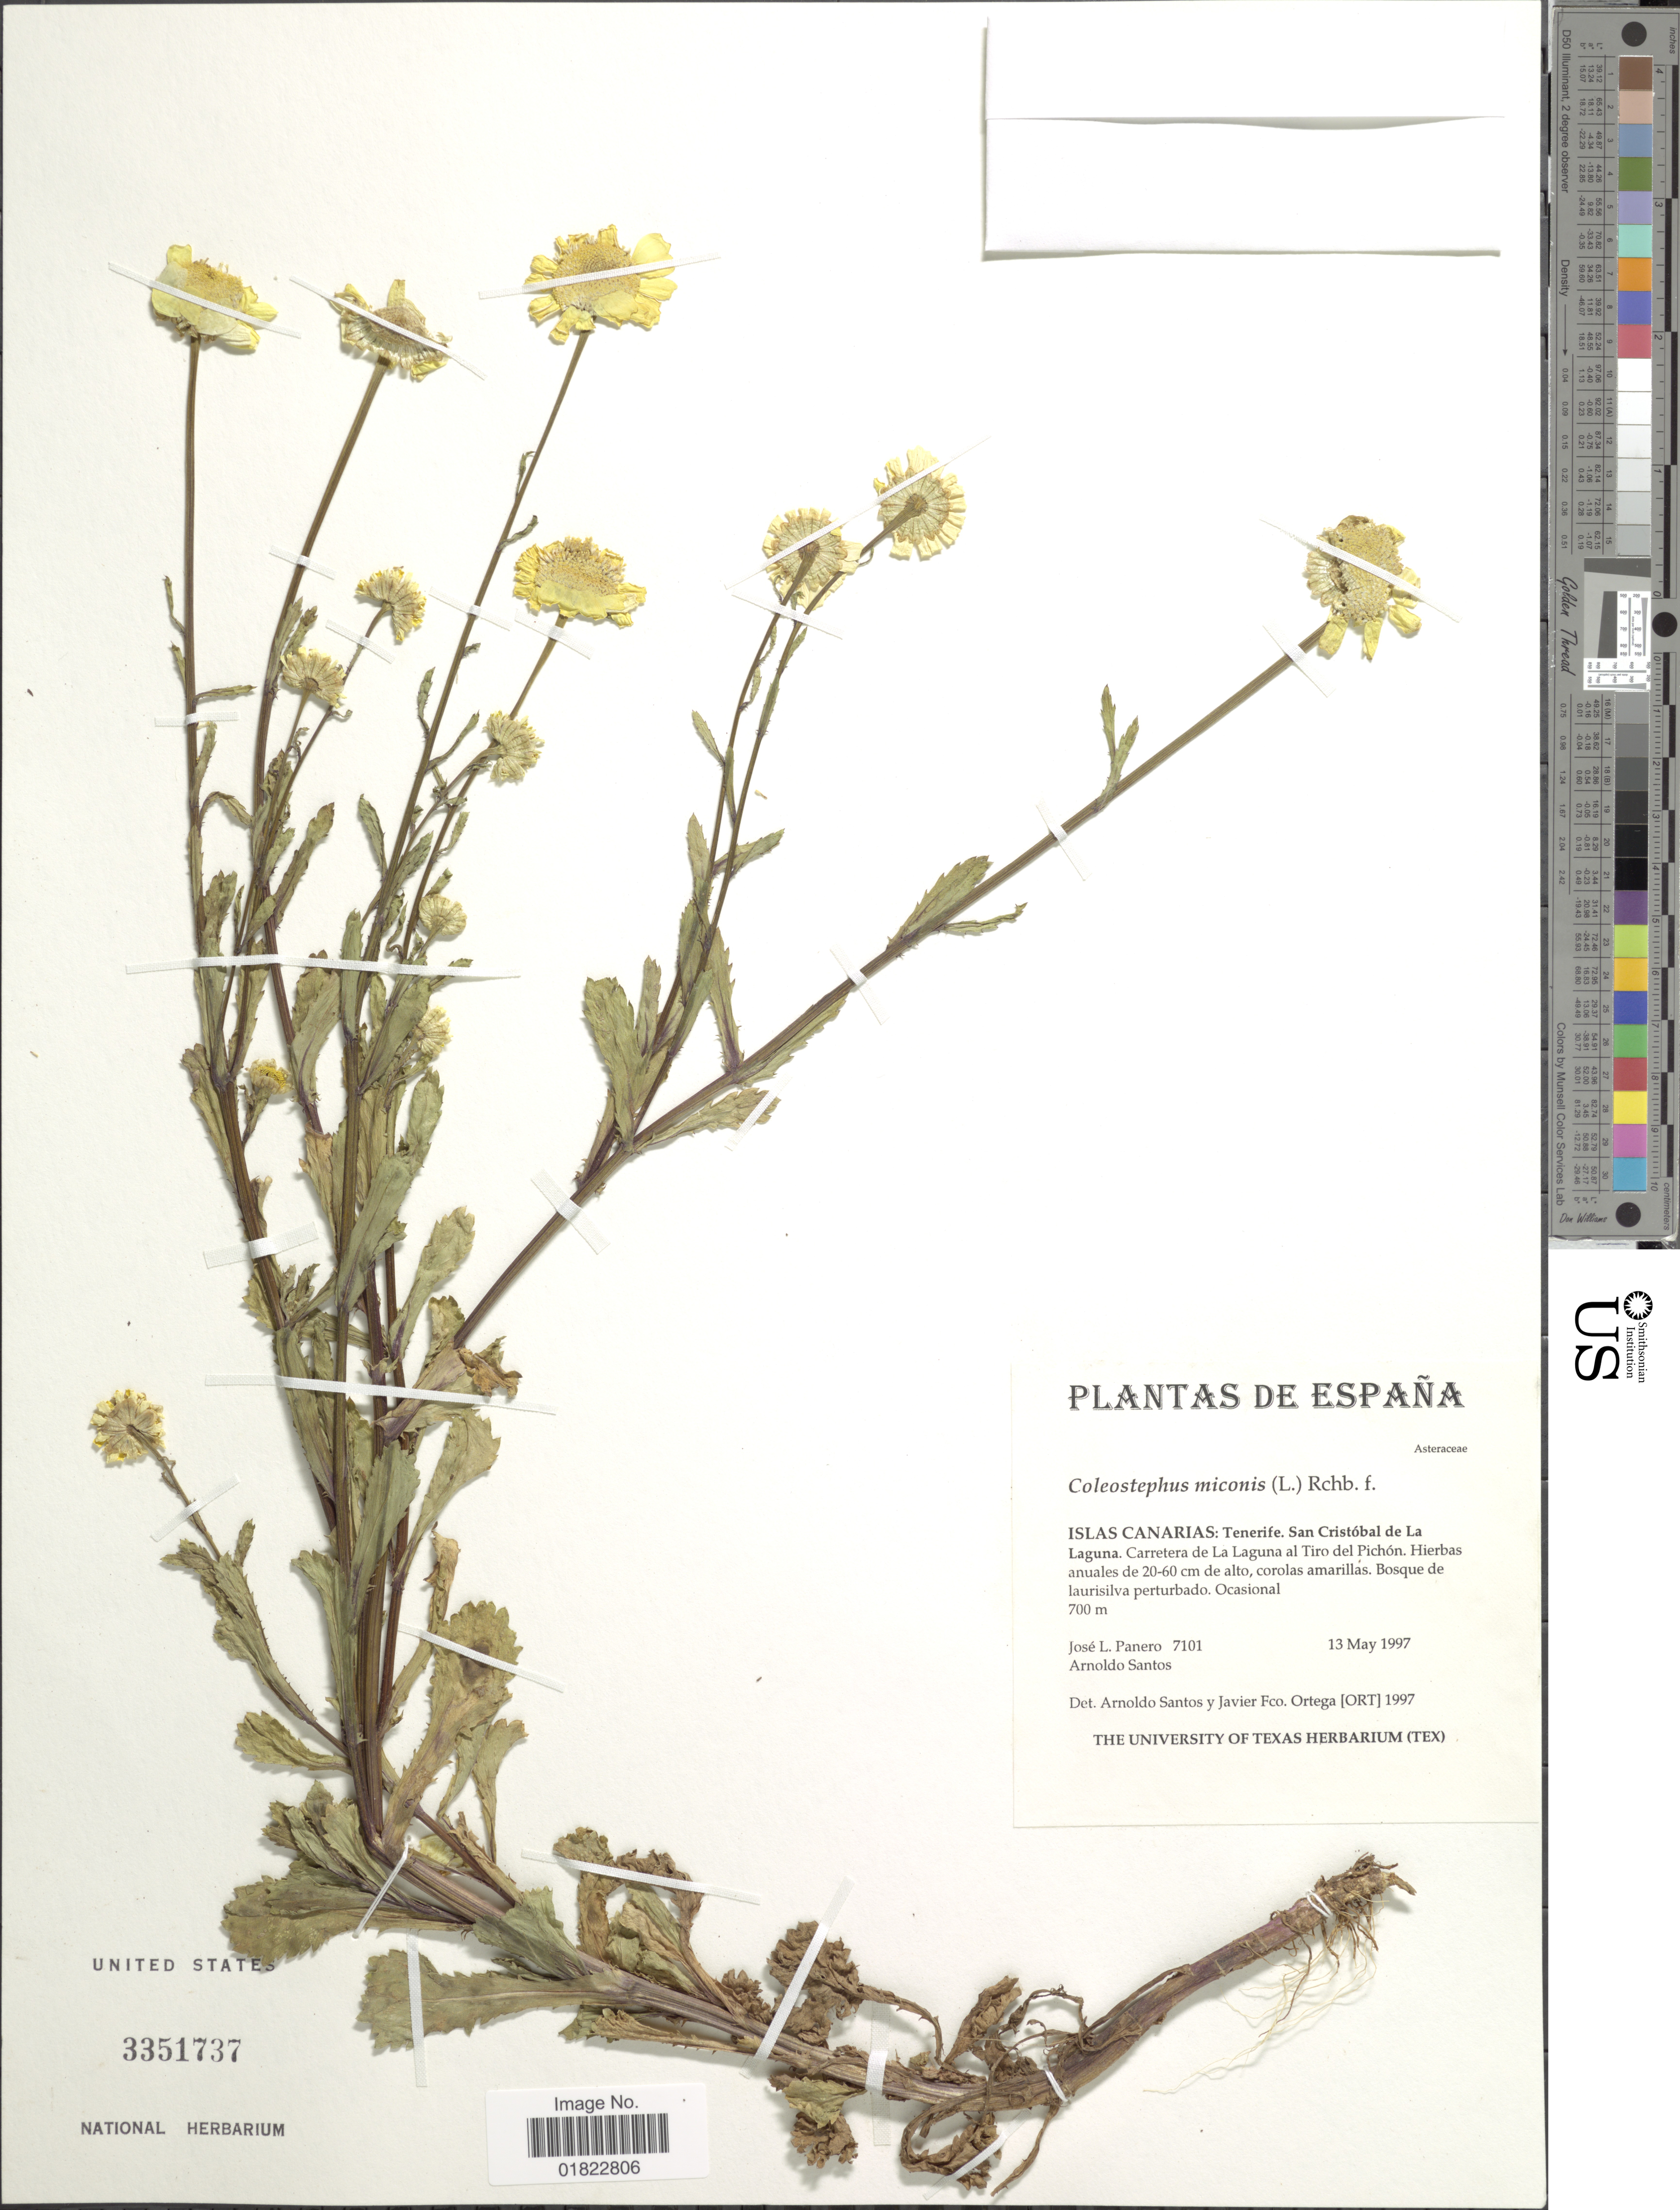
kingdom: Plantae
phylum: Tracheophyta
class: Magnoliopsida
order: Asterales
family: Asteraceae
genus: Coleostephus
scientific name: Coleostephus myconis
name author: (L.) Cass.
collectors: J. L. Panero & A. Santos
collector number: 7101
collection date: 1997-05-13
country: Spain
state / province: Canarias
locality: Espana. Islas Canaries: Tenerife, San Cristobal de La Laguna. Carretera de la Laguna al Tiro del Pichon.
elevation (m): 700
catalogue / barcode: US 3351737